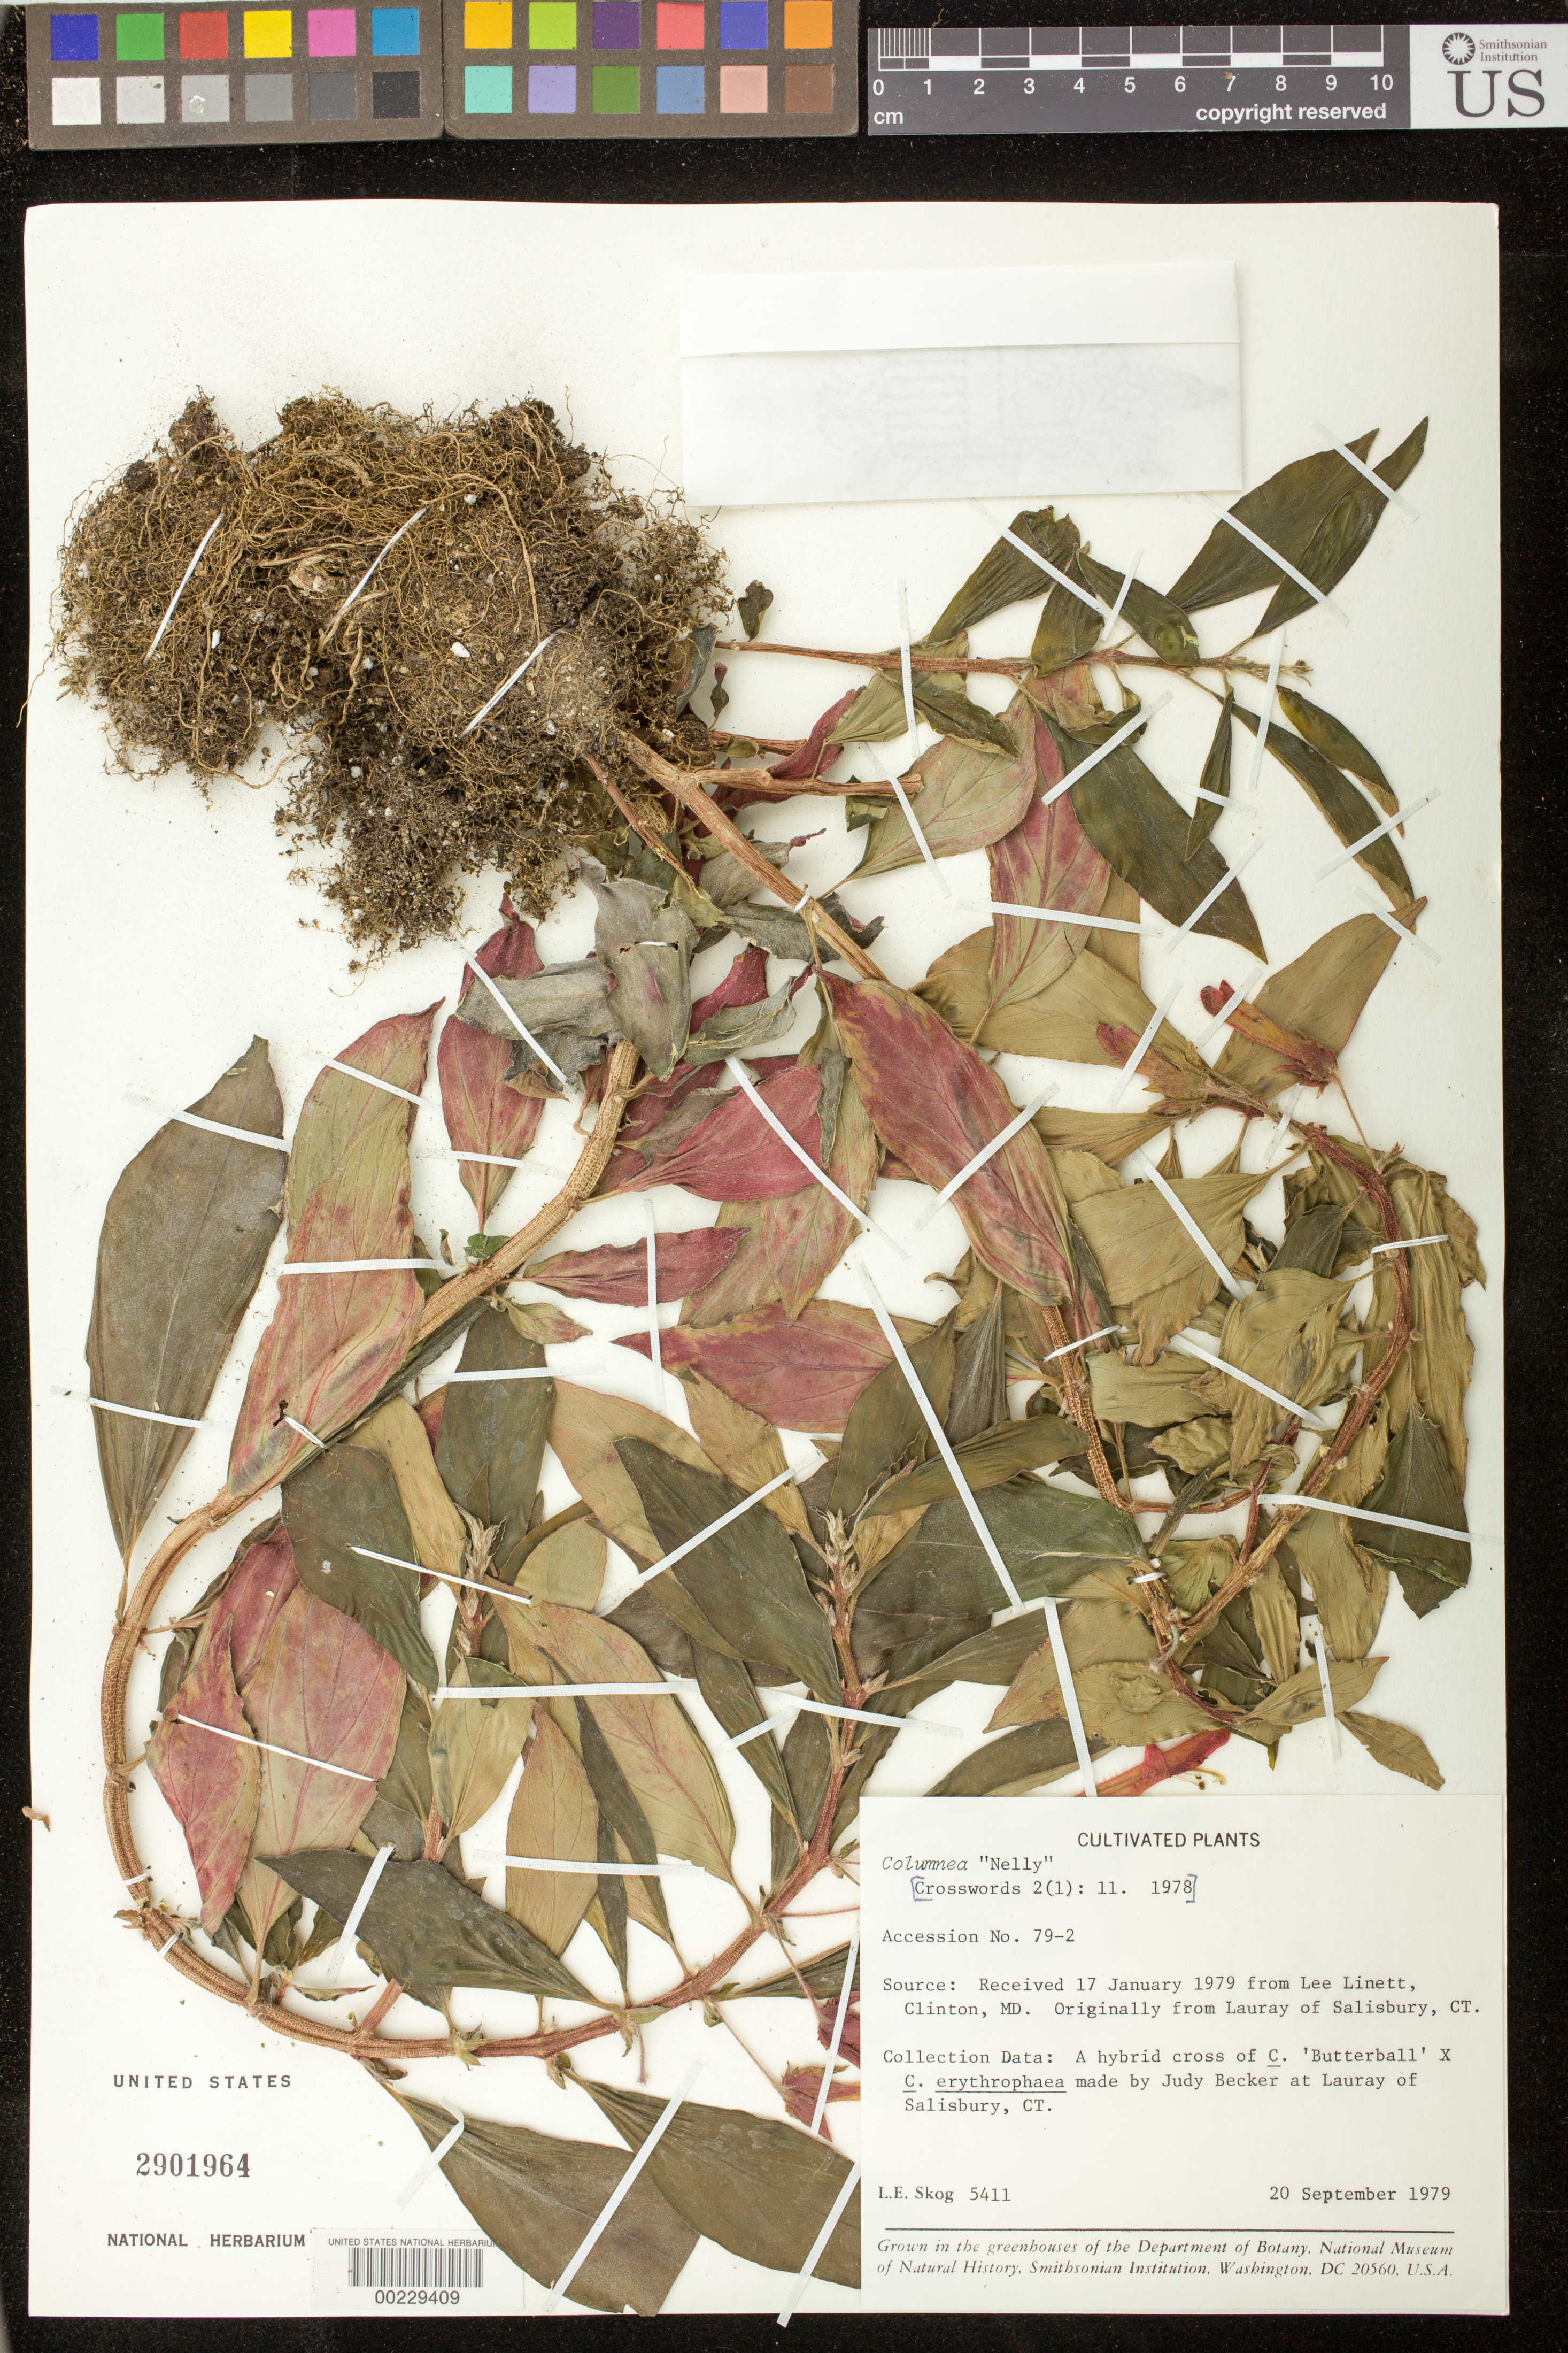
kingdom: Plantae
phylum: Tracheophyta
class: Magnoliopsida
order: Lamiales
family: Gesneriaceae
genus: Columnea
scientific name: Columnea 'Nelly'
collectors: L. E. Skog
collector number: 5411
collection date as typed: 20 Sep 1979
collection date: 1979-09-20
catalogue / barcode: US 2901964